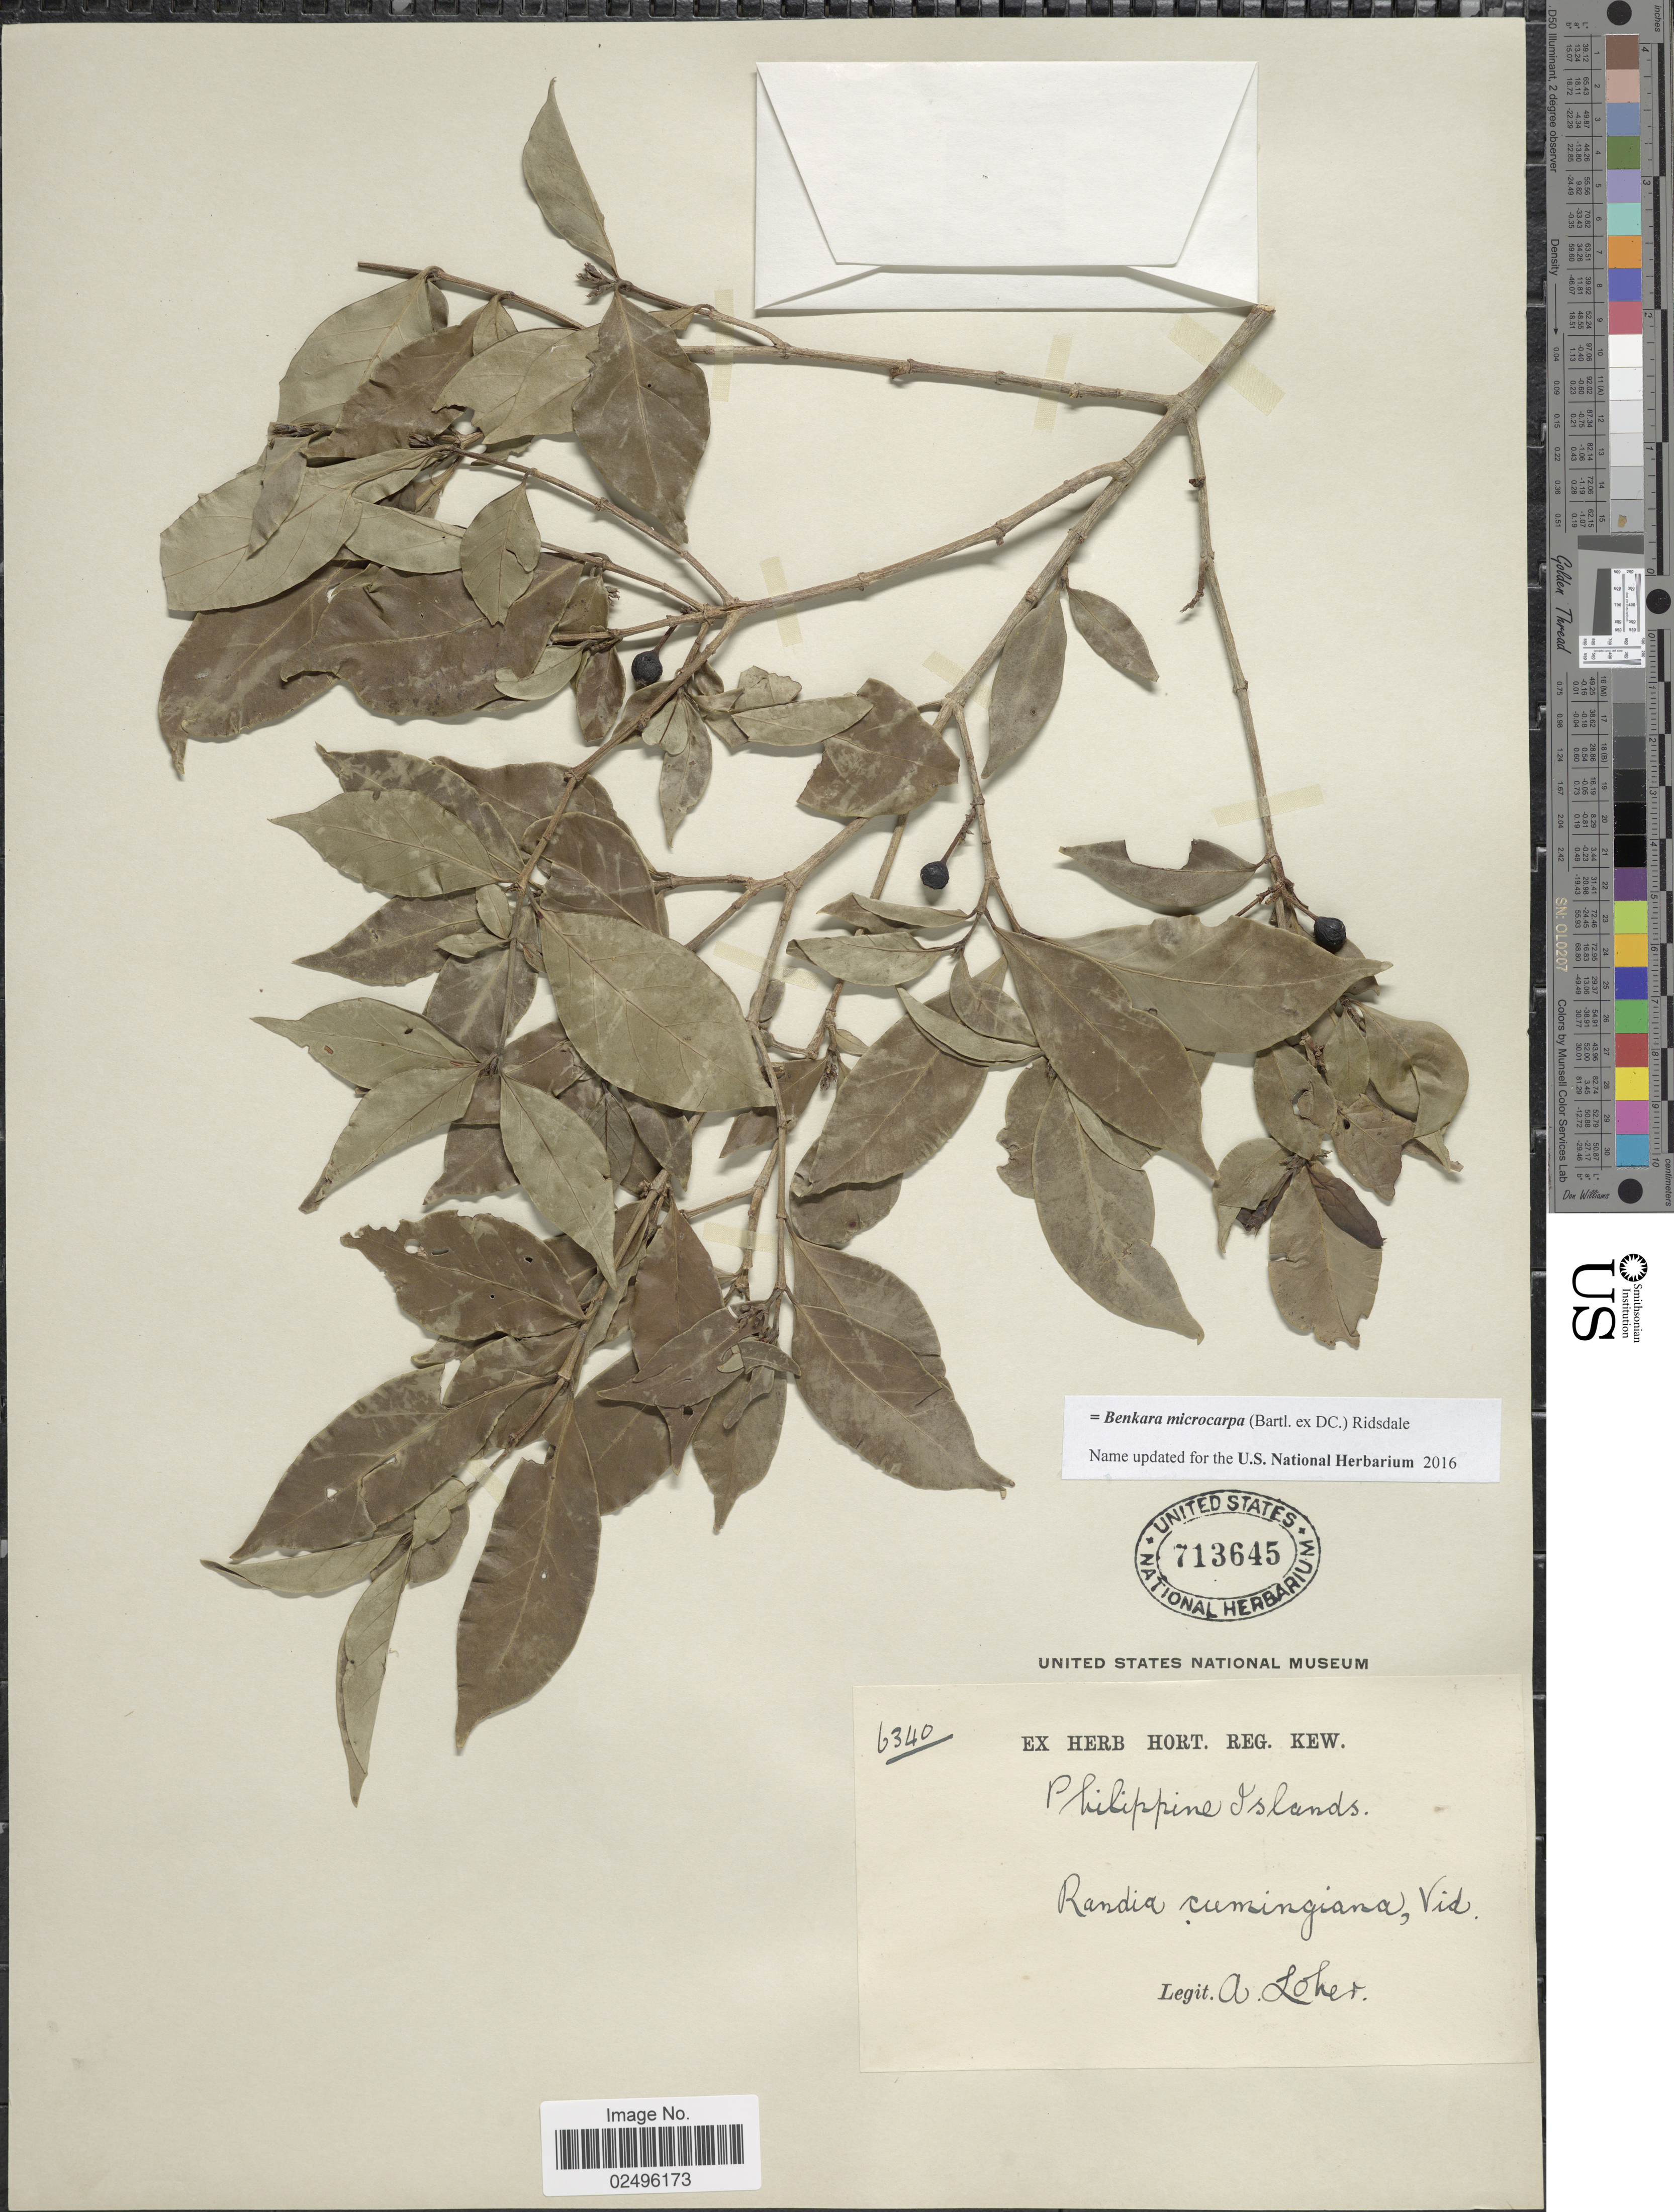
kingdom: Plantae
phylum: Tracheophyta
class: Magnoliopsida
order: Gentianales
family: Rubiaceae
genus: Fagerlindia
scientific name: Fagerlindia microcarpa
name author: (Bartl. ex DC.) Ridsdale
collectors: A. Loher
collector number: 6340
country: Philippines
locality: Philippine Islands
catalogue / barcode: US 713645